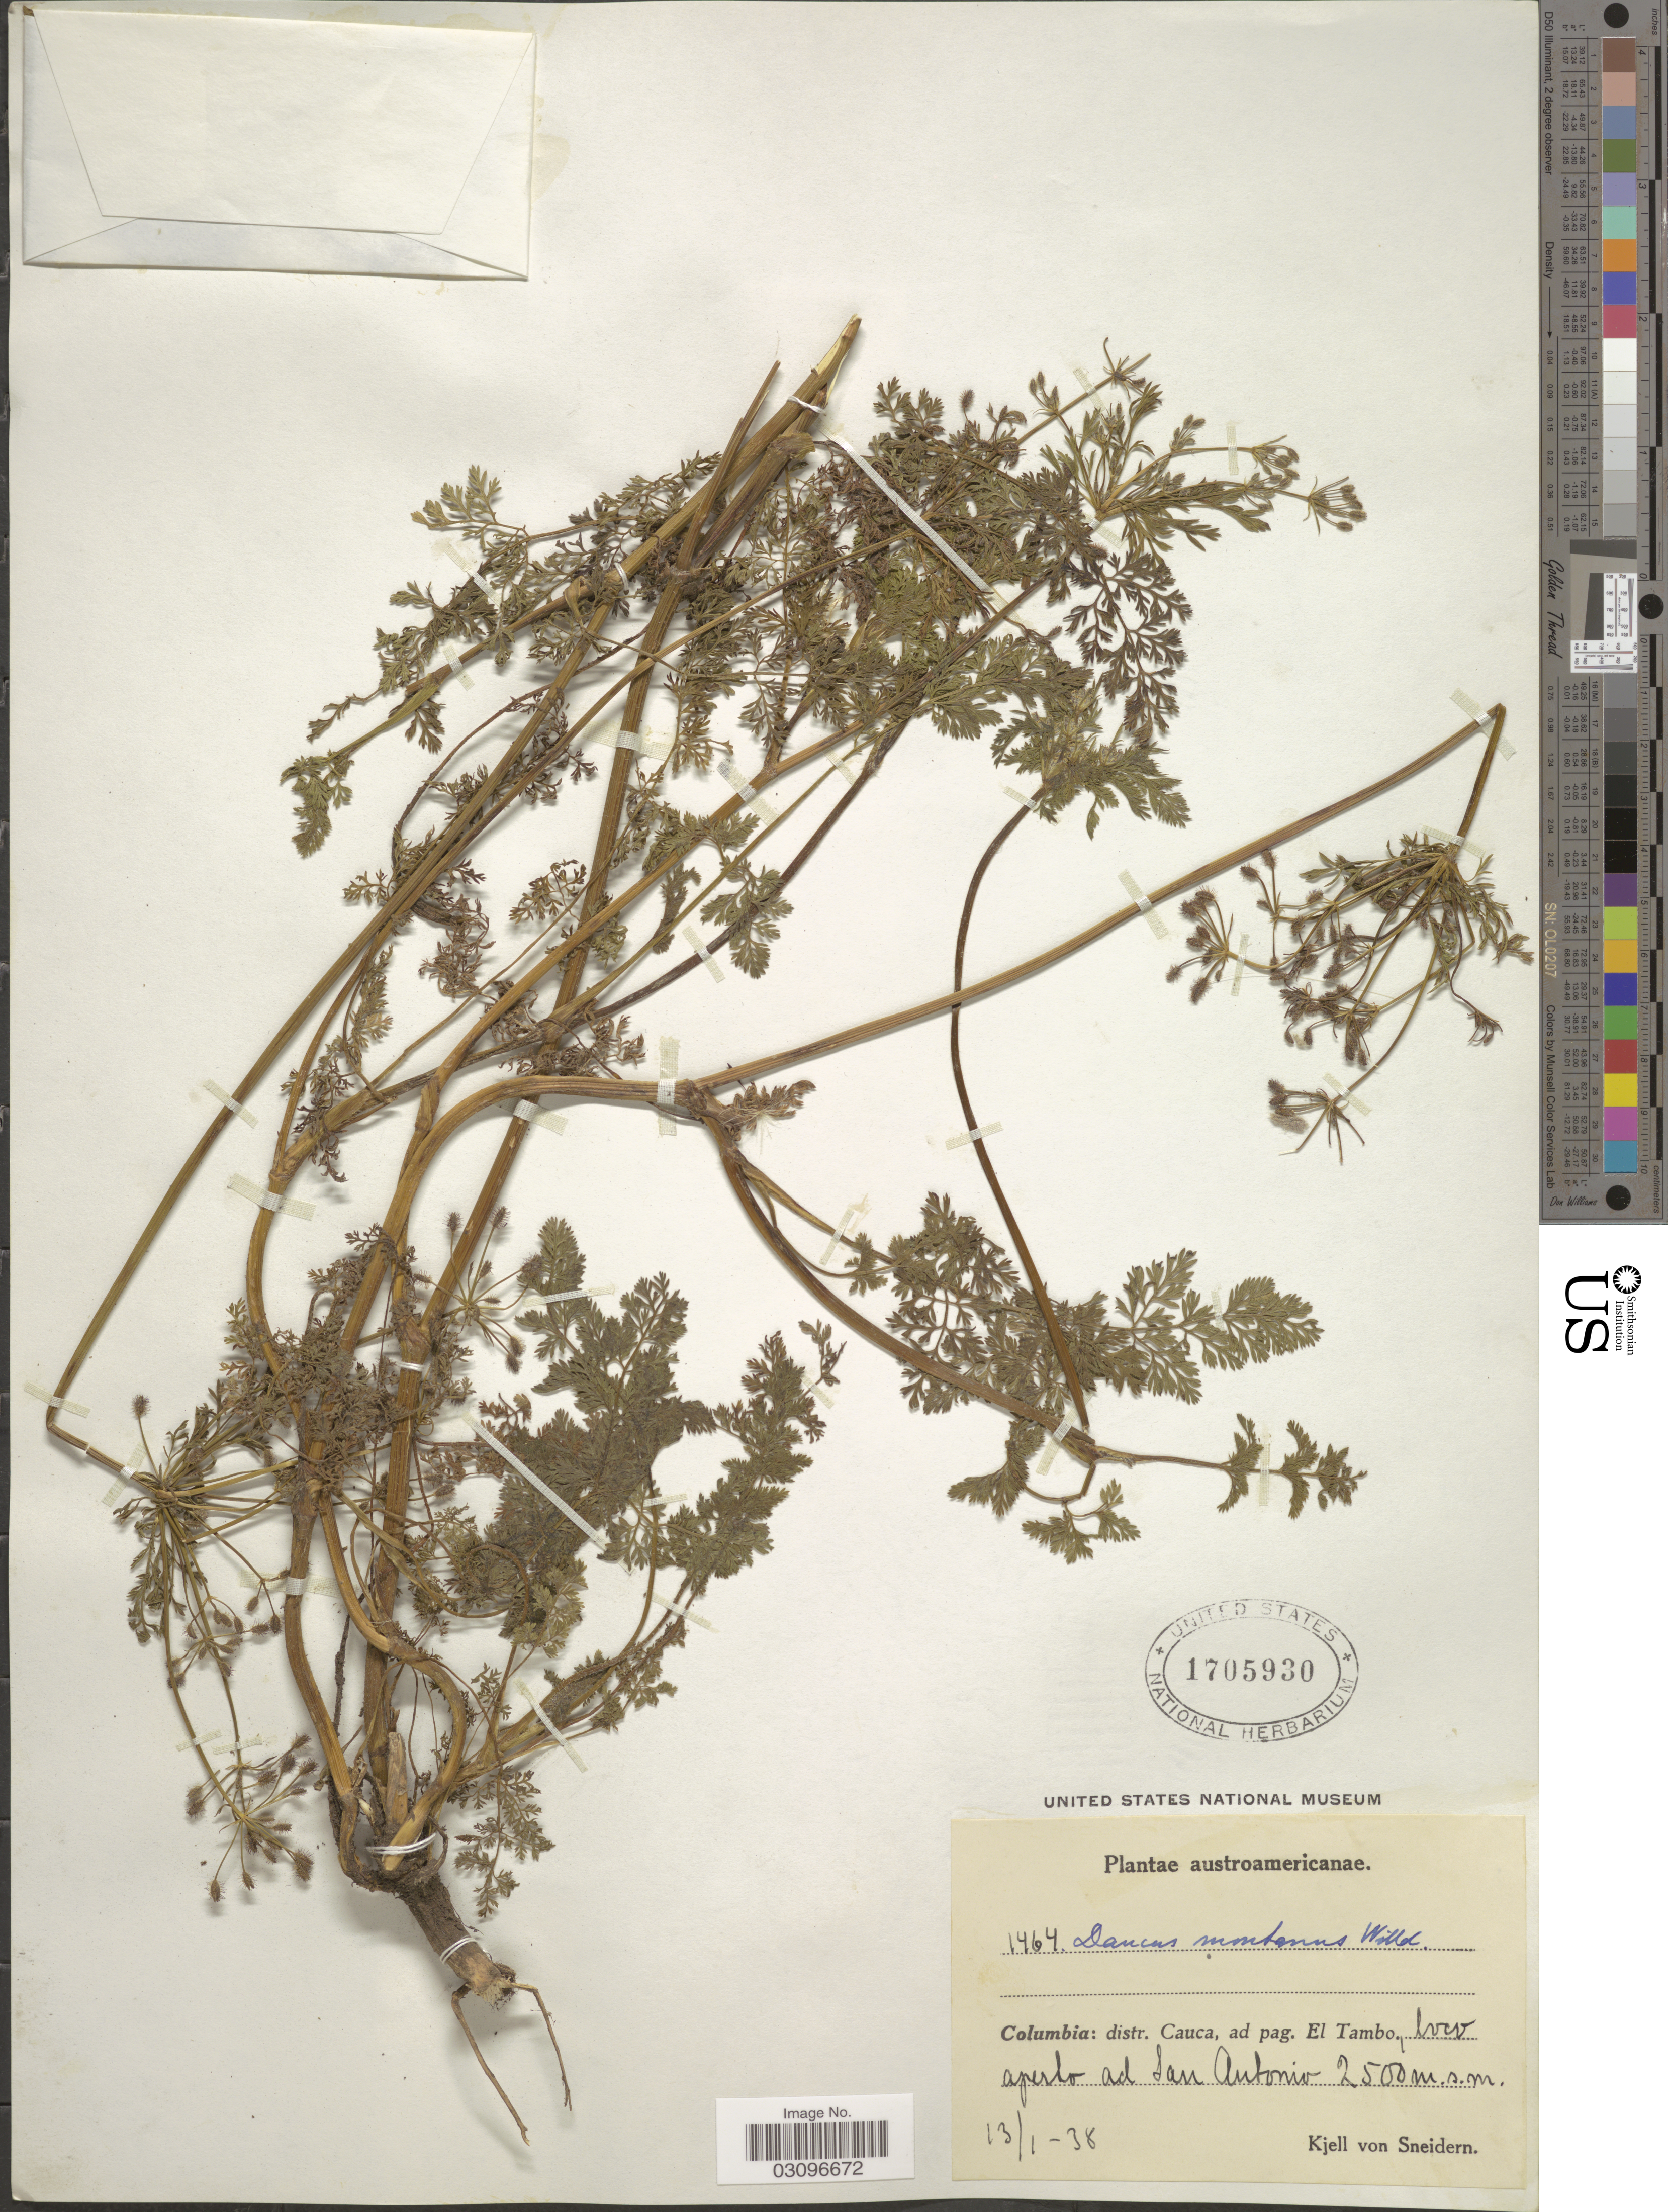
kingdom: Plantae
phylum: Tracheophyta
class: Magnoliopsida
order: Apiales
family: Apiaceae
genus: Daucus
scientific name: Daucus montanus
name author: Humb. & Bonpl. ex Spreng.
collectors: K. von Sneidern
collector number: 1464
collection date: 1938-01-13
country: Colombia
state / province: Cauca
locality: Distr. Cauca, ad pag. El Tambo, loco aperlo ad San Antonio.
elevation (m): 2500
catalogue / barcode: US 1705930